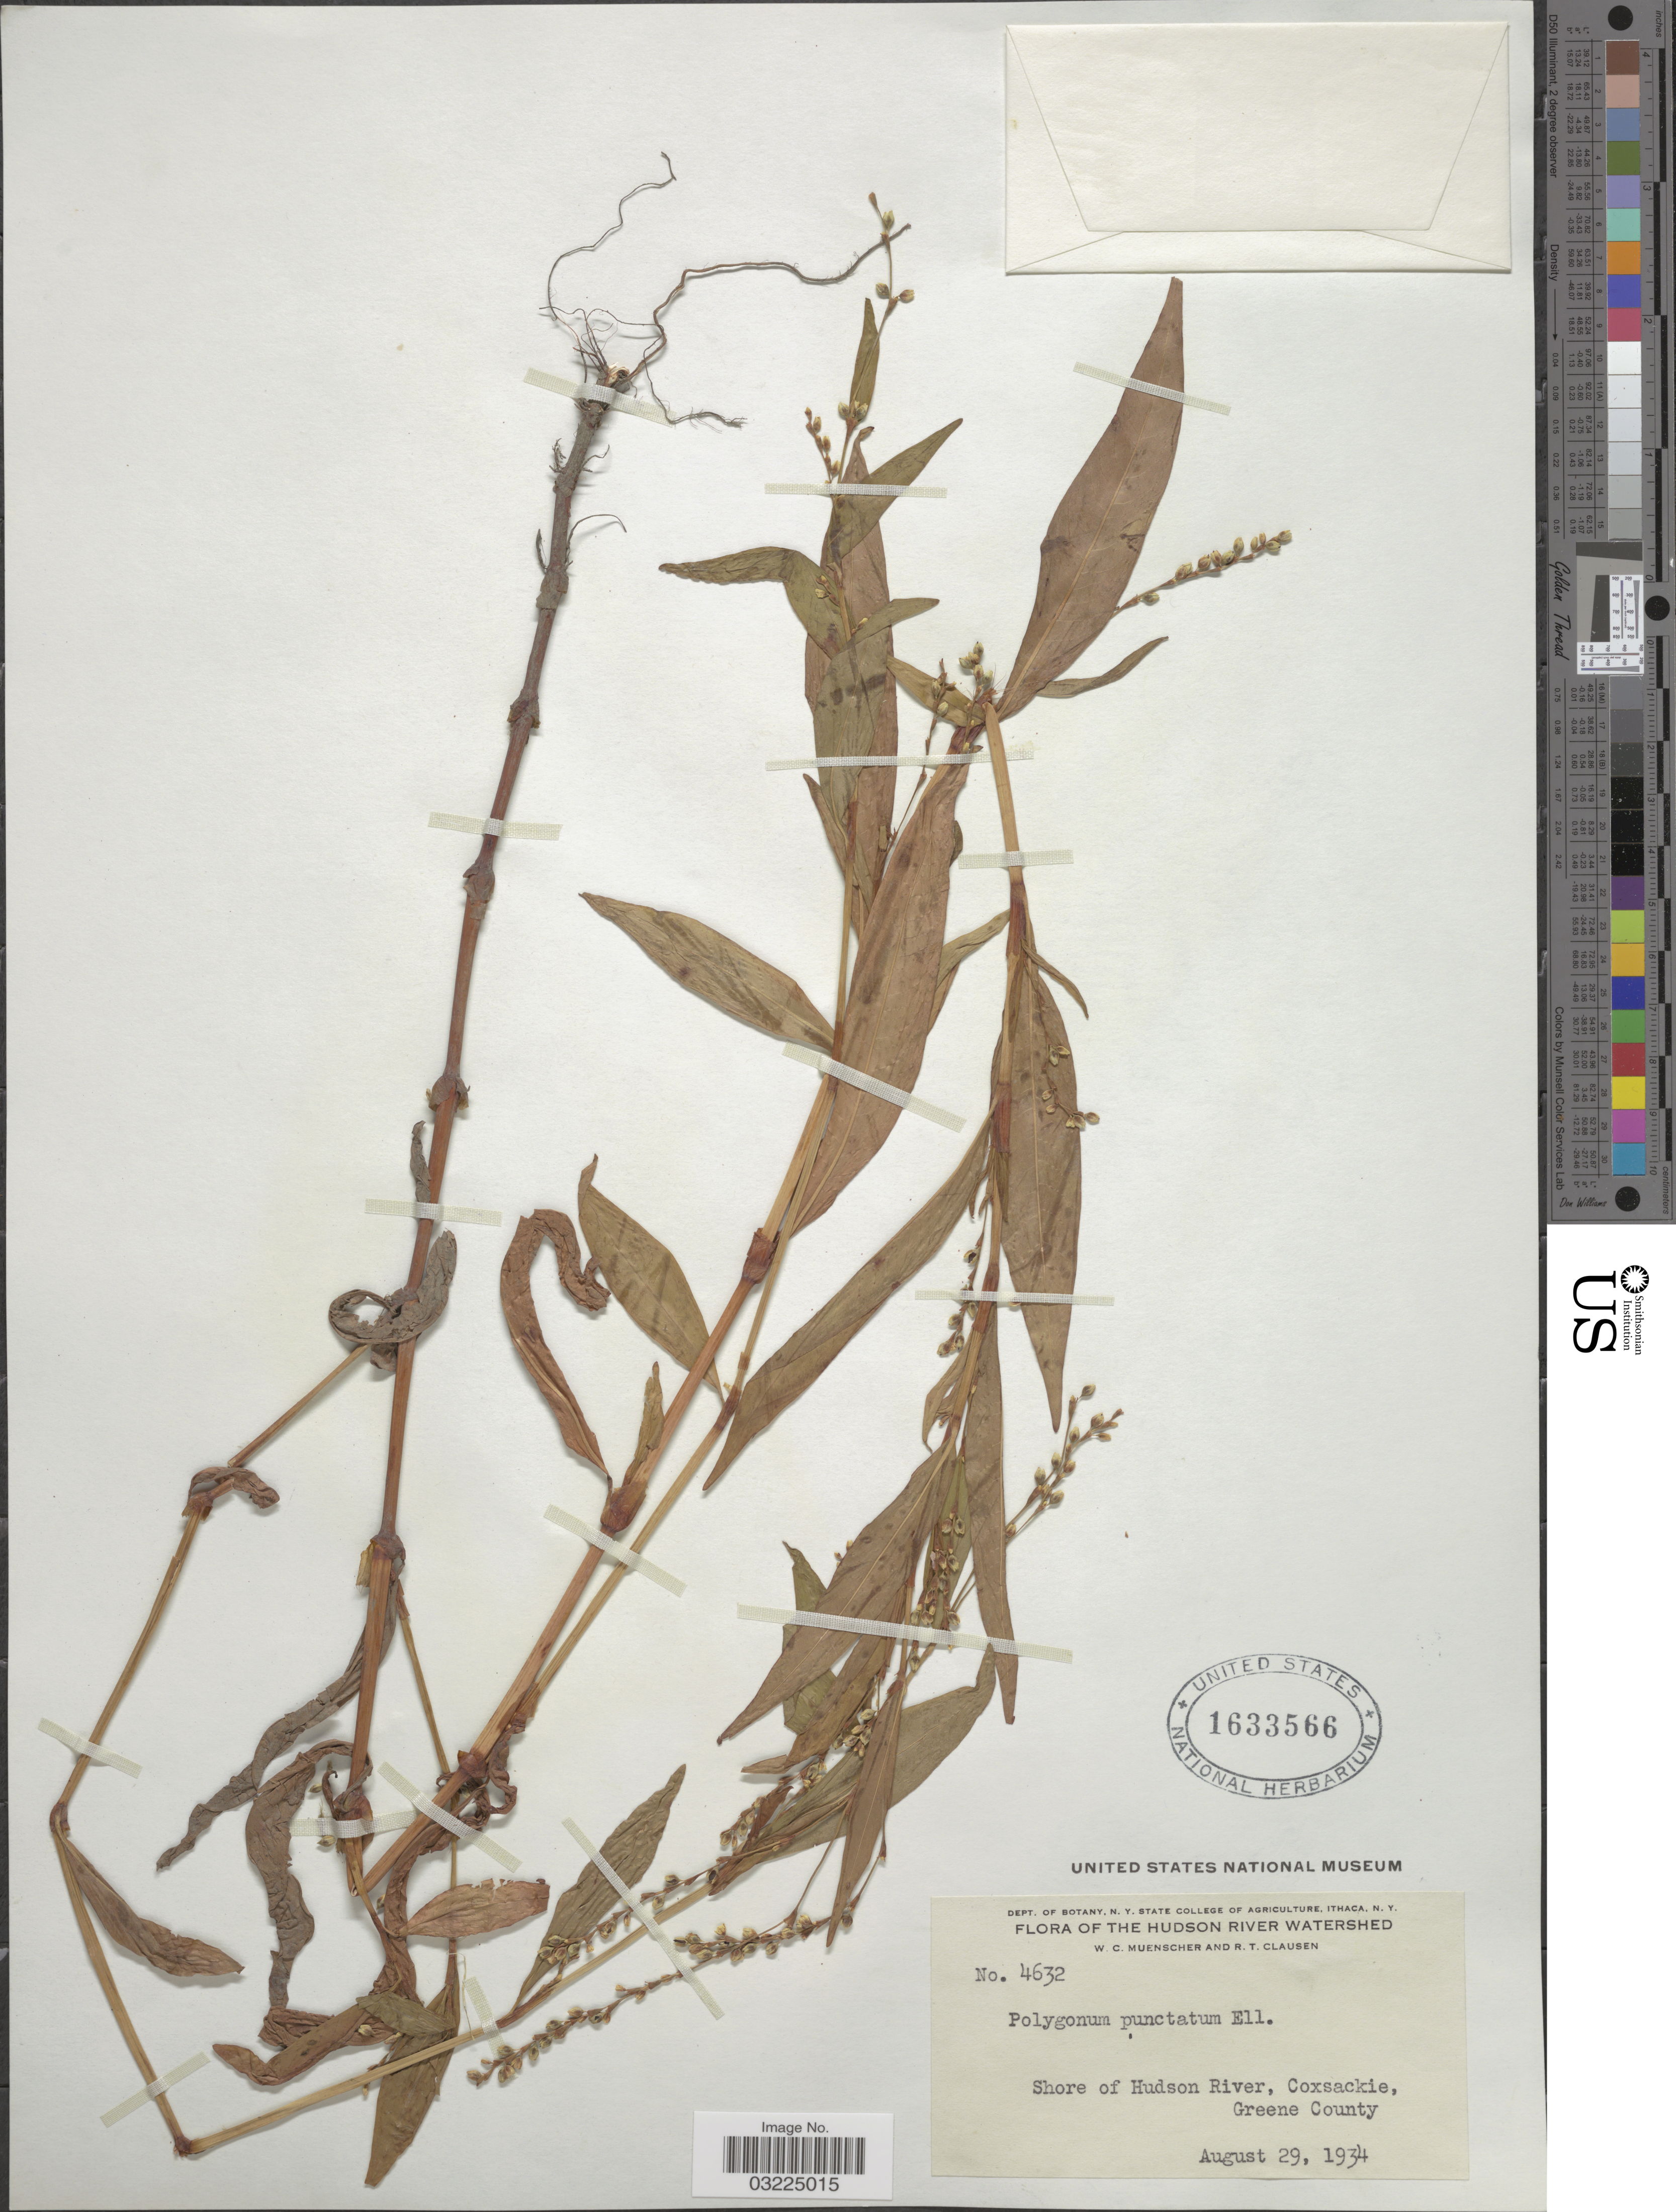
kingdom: Plantae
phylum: Tracheophyta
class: Magnoliopsida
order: Caryophyllales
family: Polygonaceae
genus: Persicaria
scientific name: Persicaria punctata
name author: (Elliott) Small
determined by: Atha, D. E.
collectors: W. Muenscher & R. T. Clausen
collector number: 4632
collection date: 1934-08-29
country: United States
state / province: New York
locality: The Hudson River Watershed. Shore of Hudson River, Coxsackie, Greene County.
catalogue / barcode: US 1633566